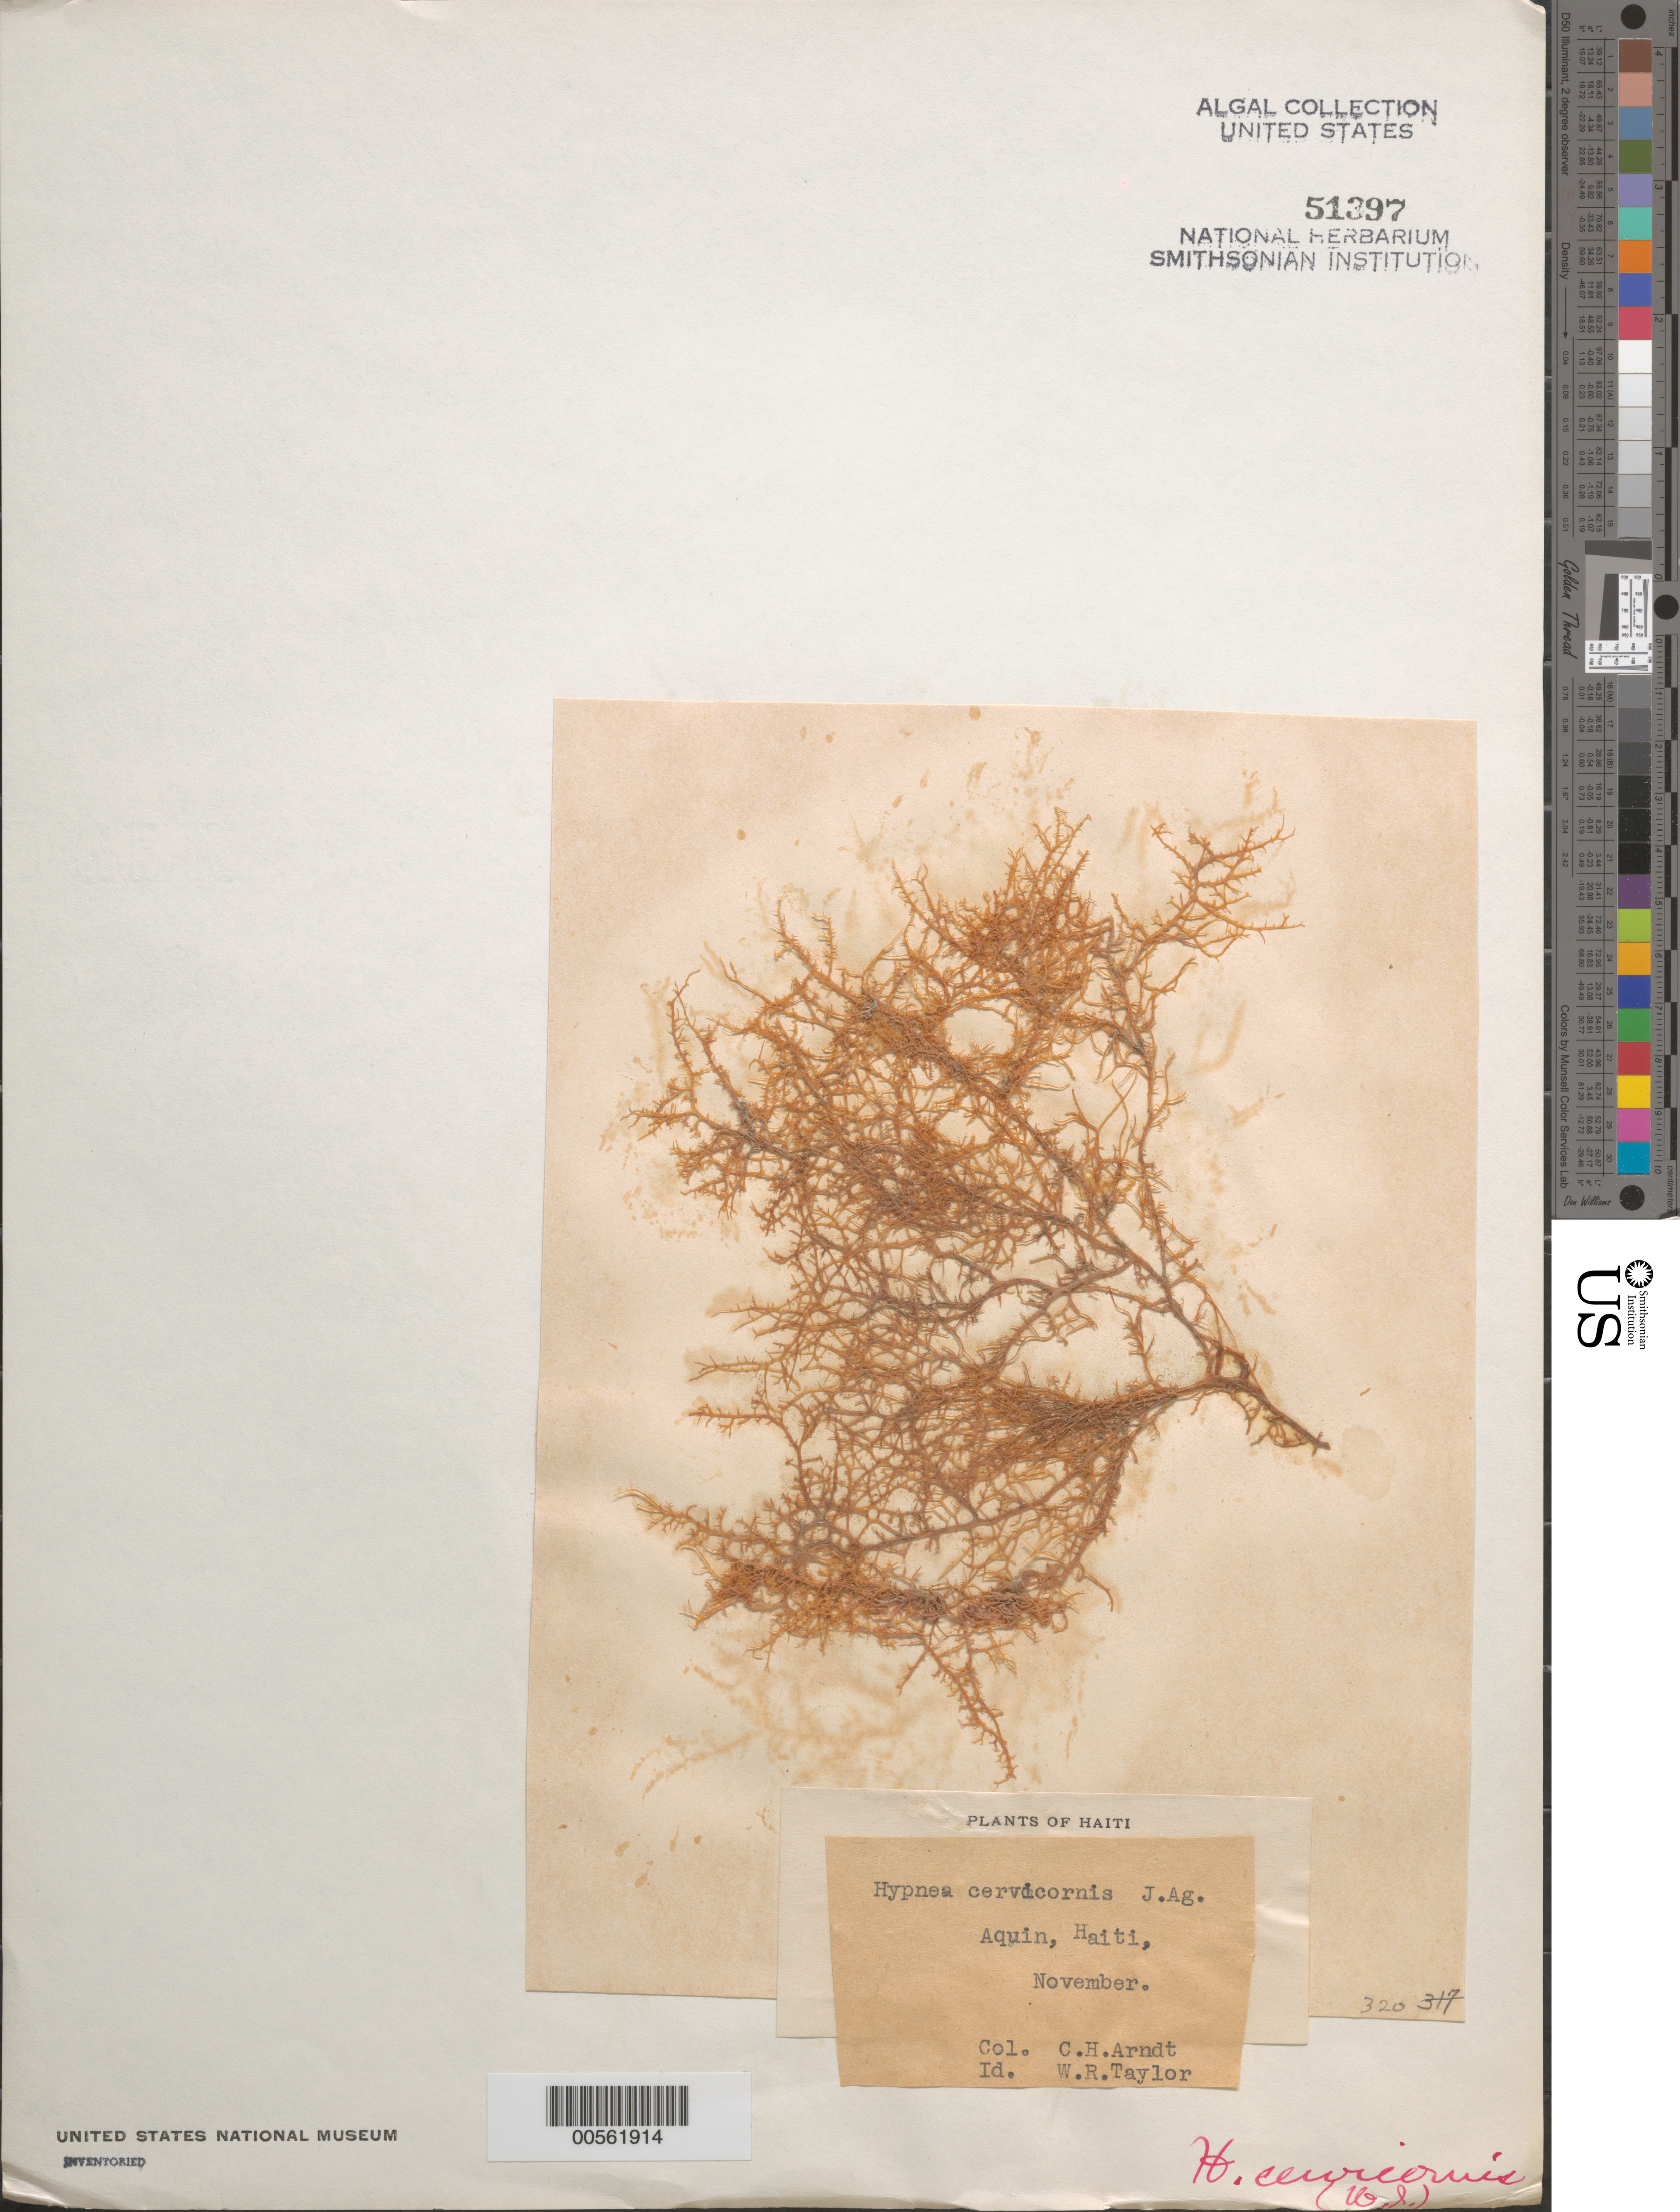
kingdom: Plantae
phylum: Rhodophyta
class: Florideophyceae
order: Gigartinales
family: Cystocloniaceae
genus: Hypnea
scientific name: Hypnea cervicornis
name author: J. Agardh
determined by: Taylor, William R.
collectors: C. Arndt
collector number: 320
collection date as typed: Nov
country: Haiti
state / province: Sud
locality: Aquin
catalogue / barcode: US 51397